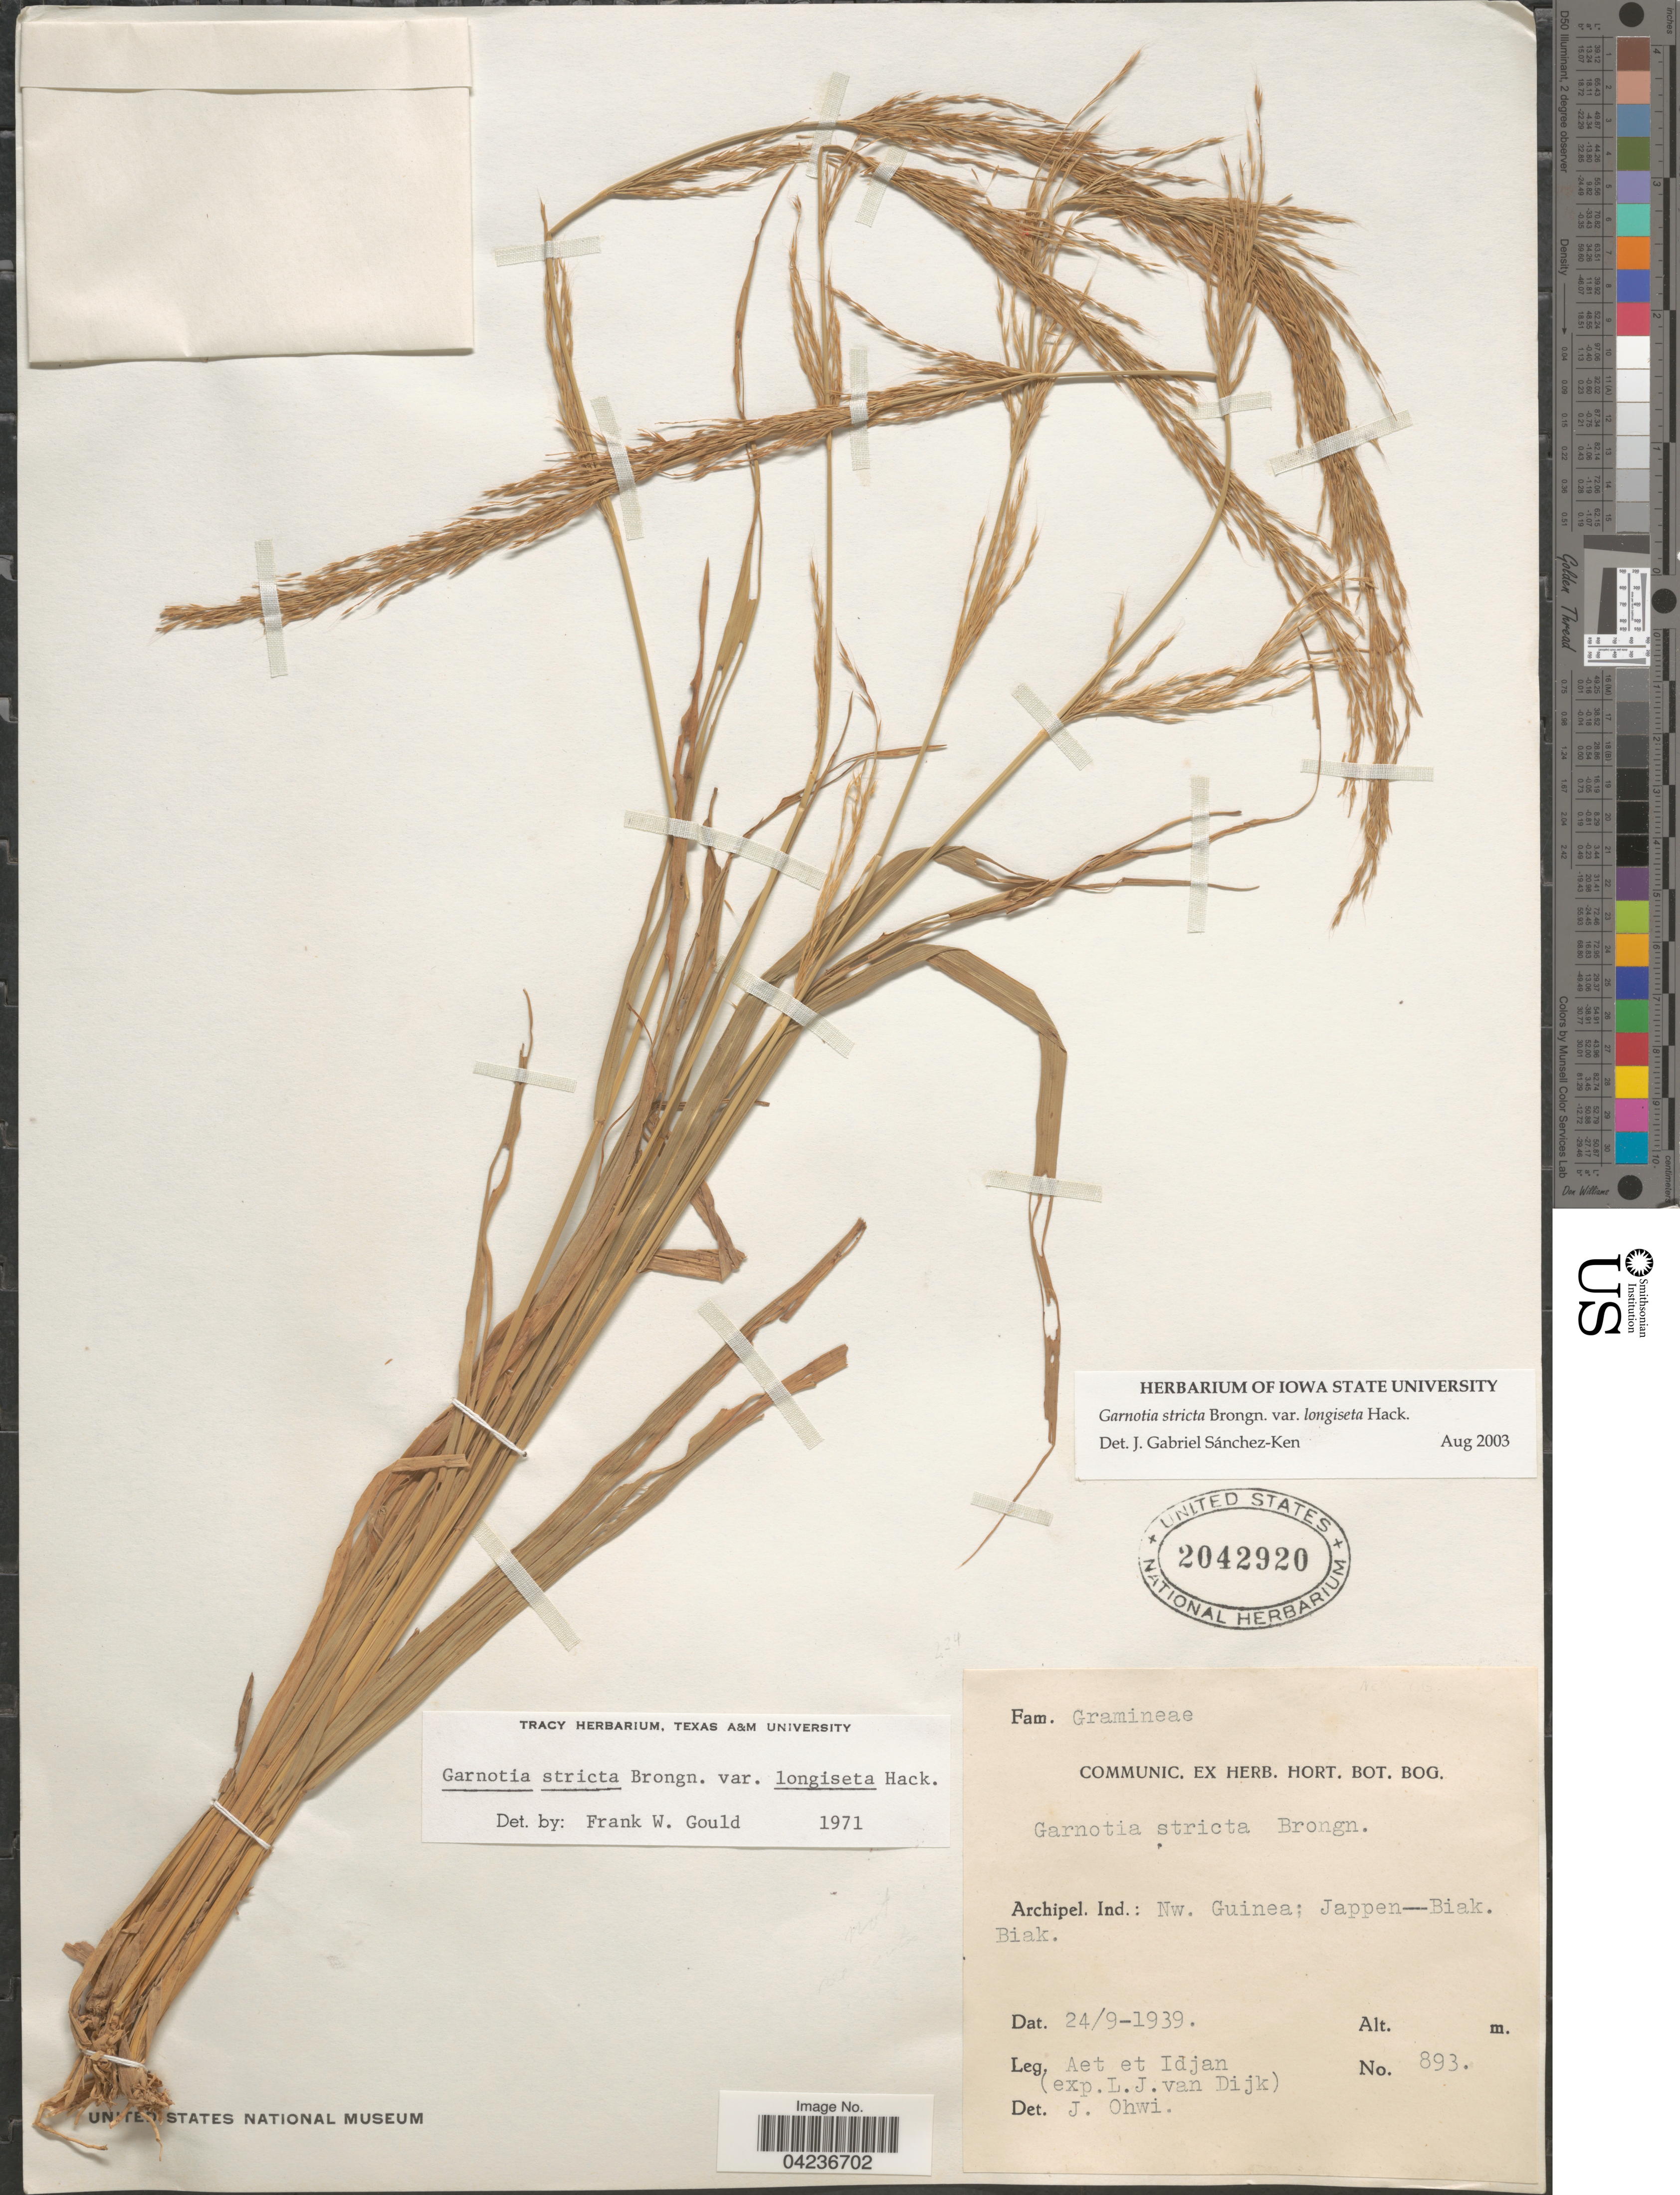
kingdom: Plantae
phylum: Tracheophyta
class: Liliopsida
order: Poales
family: Poaceae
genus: Garnotia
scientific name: Garnotia stricta var. longiseta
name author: Hack. in Kneuck.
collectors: -- Aet & -. Idjan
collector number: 893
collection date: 1939-09-24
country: Indonesia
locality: Archipel. Ind.: Nw. Guinea; Jappen - Biak. Biak. (Exp. L. J. van Dijk).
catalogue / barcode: US 2042920